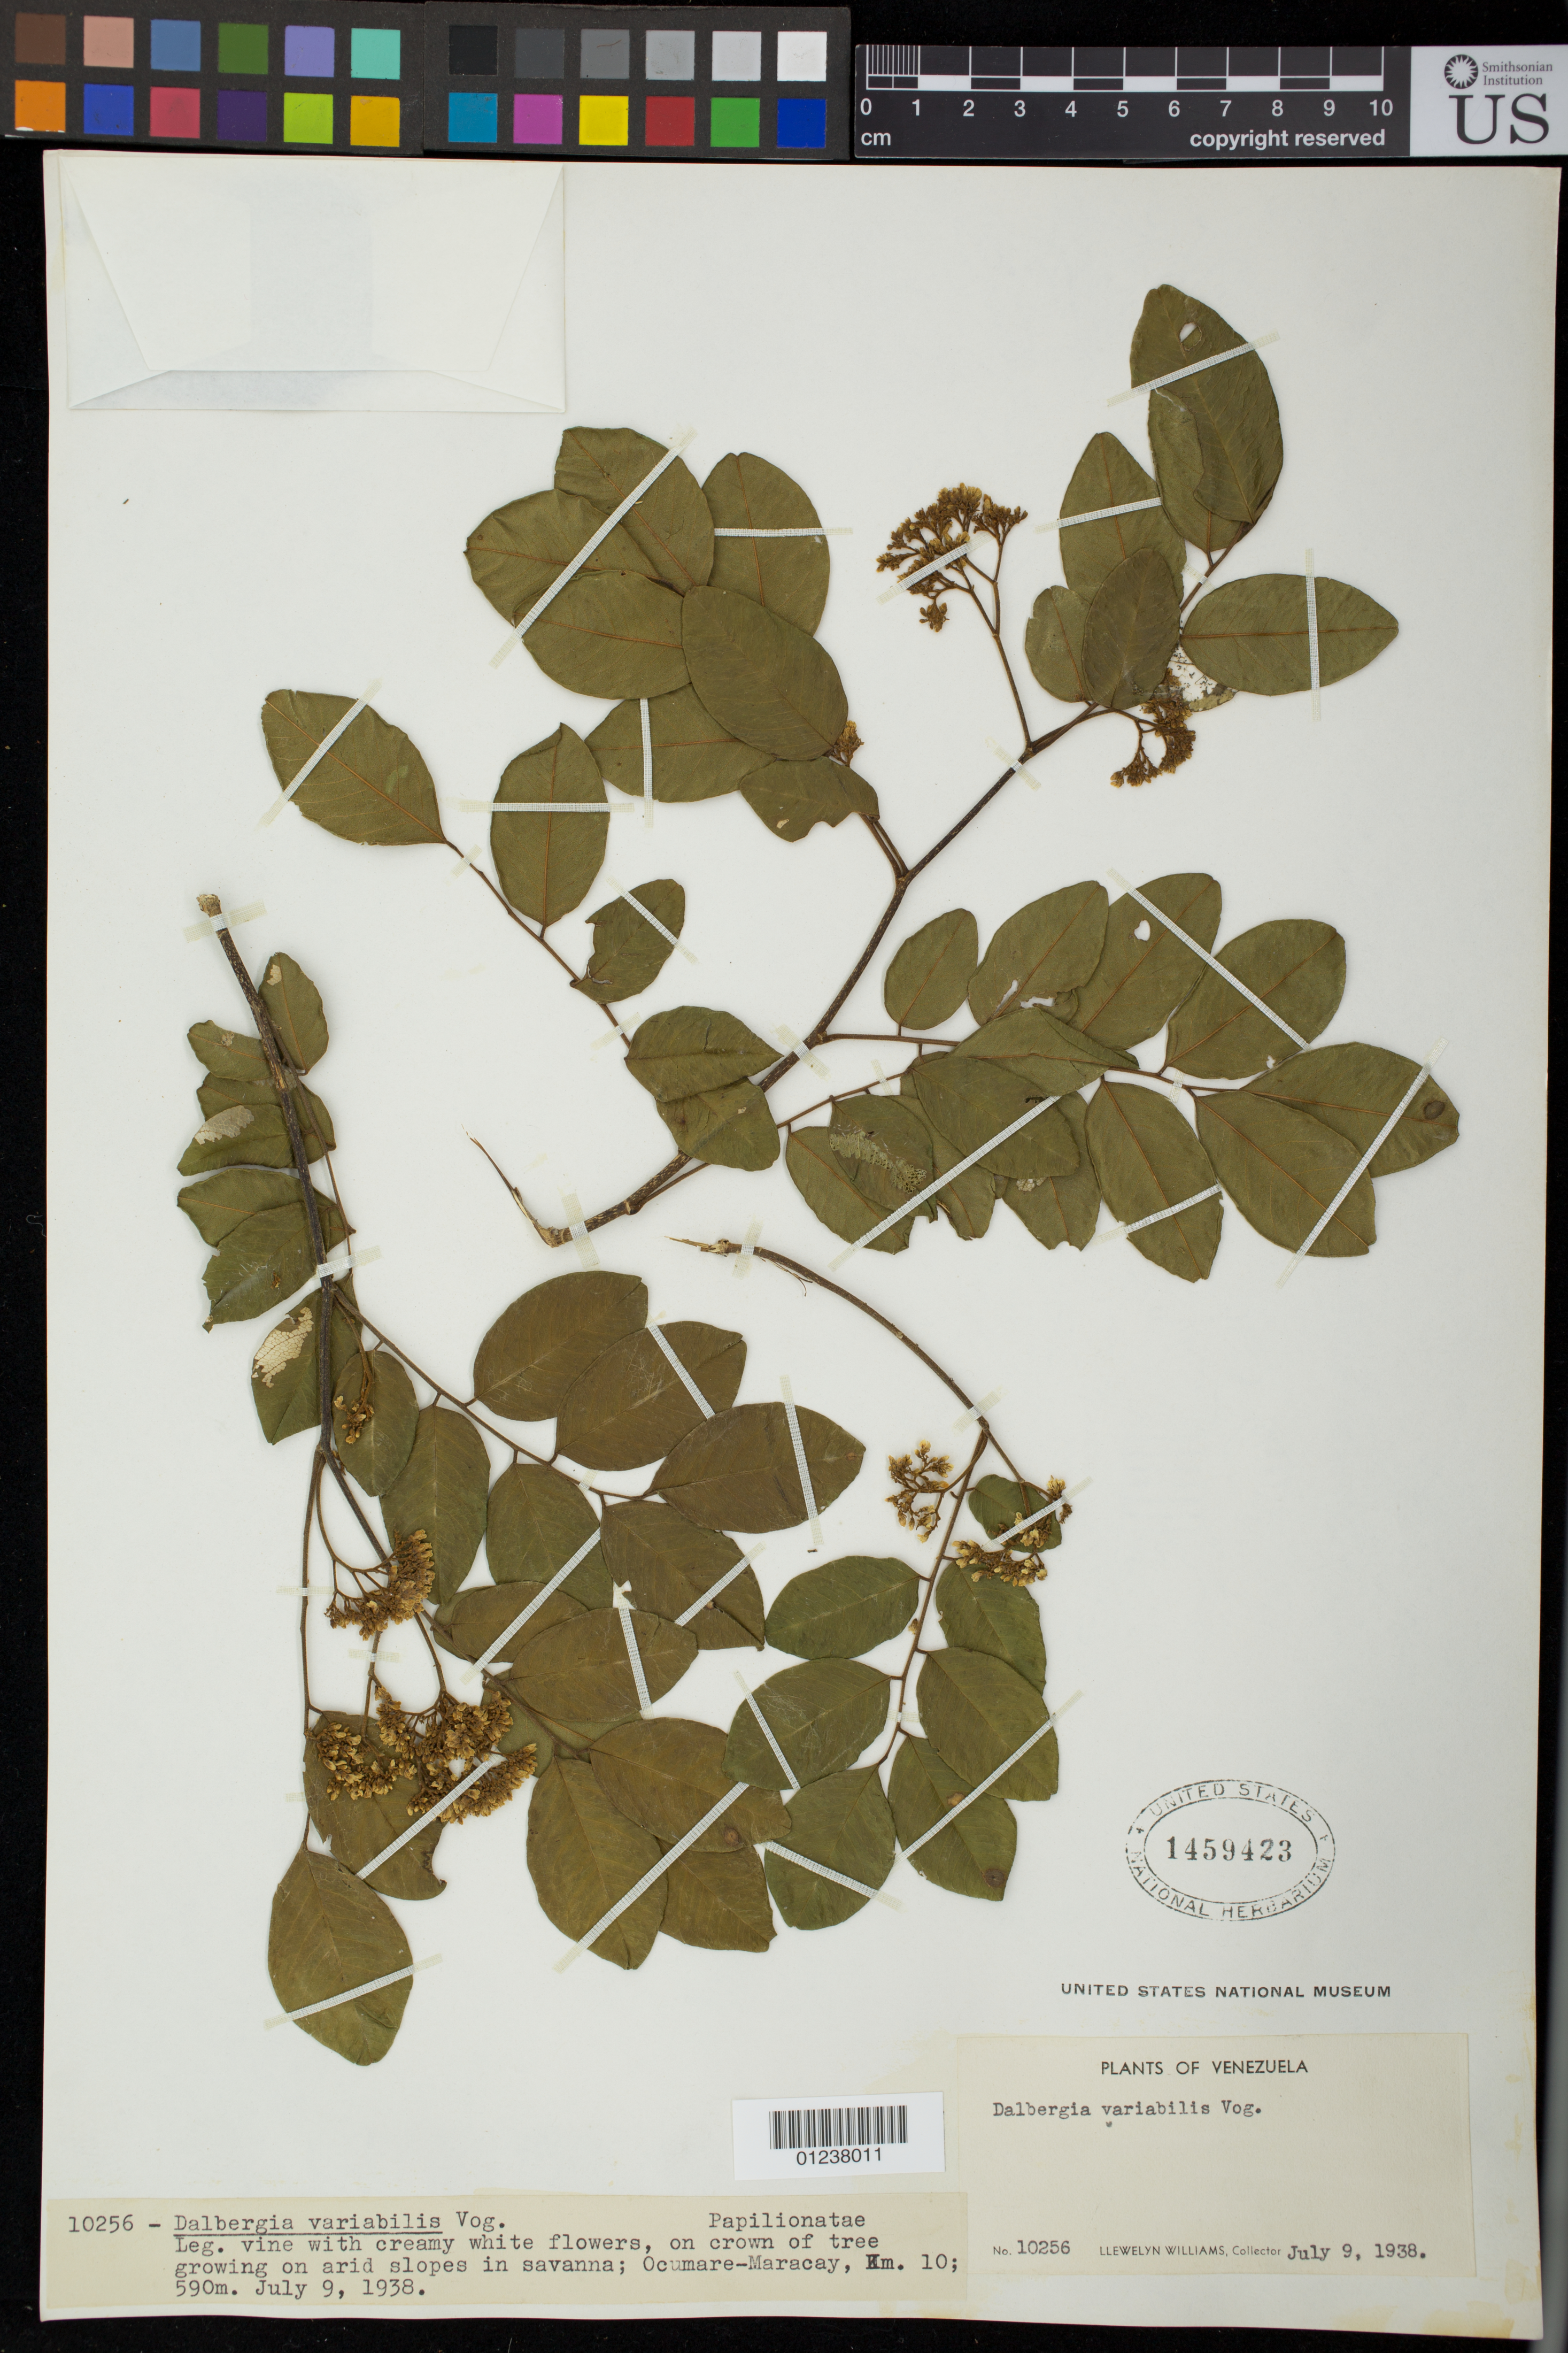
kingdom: Plantae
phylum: Tracheophyta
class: Magnoliopsida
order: Fabales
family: Fabaceae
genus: Dalbergia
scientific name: Dalbergia frutescens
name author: (Vell.) Britton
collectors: L. Williams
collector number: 10256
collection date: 1938-07-09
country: Venezuela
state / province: Aragua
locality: Ocumare-Maracay, Km. 10.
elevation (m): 590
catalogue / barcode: US 1459423